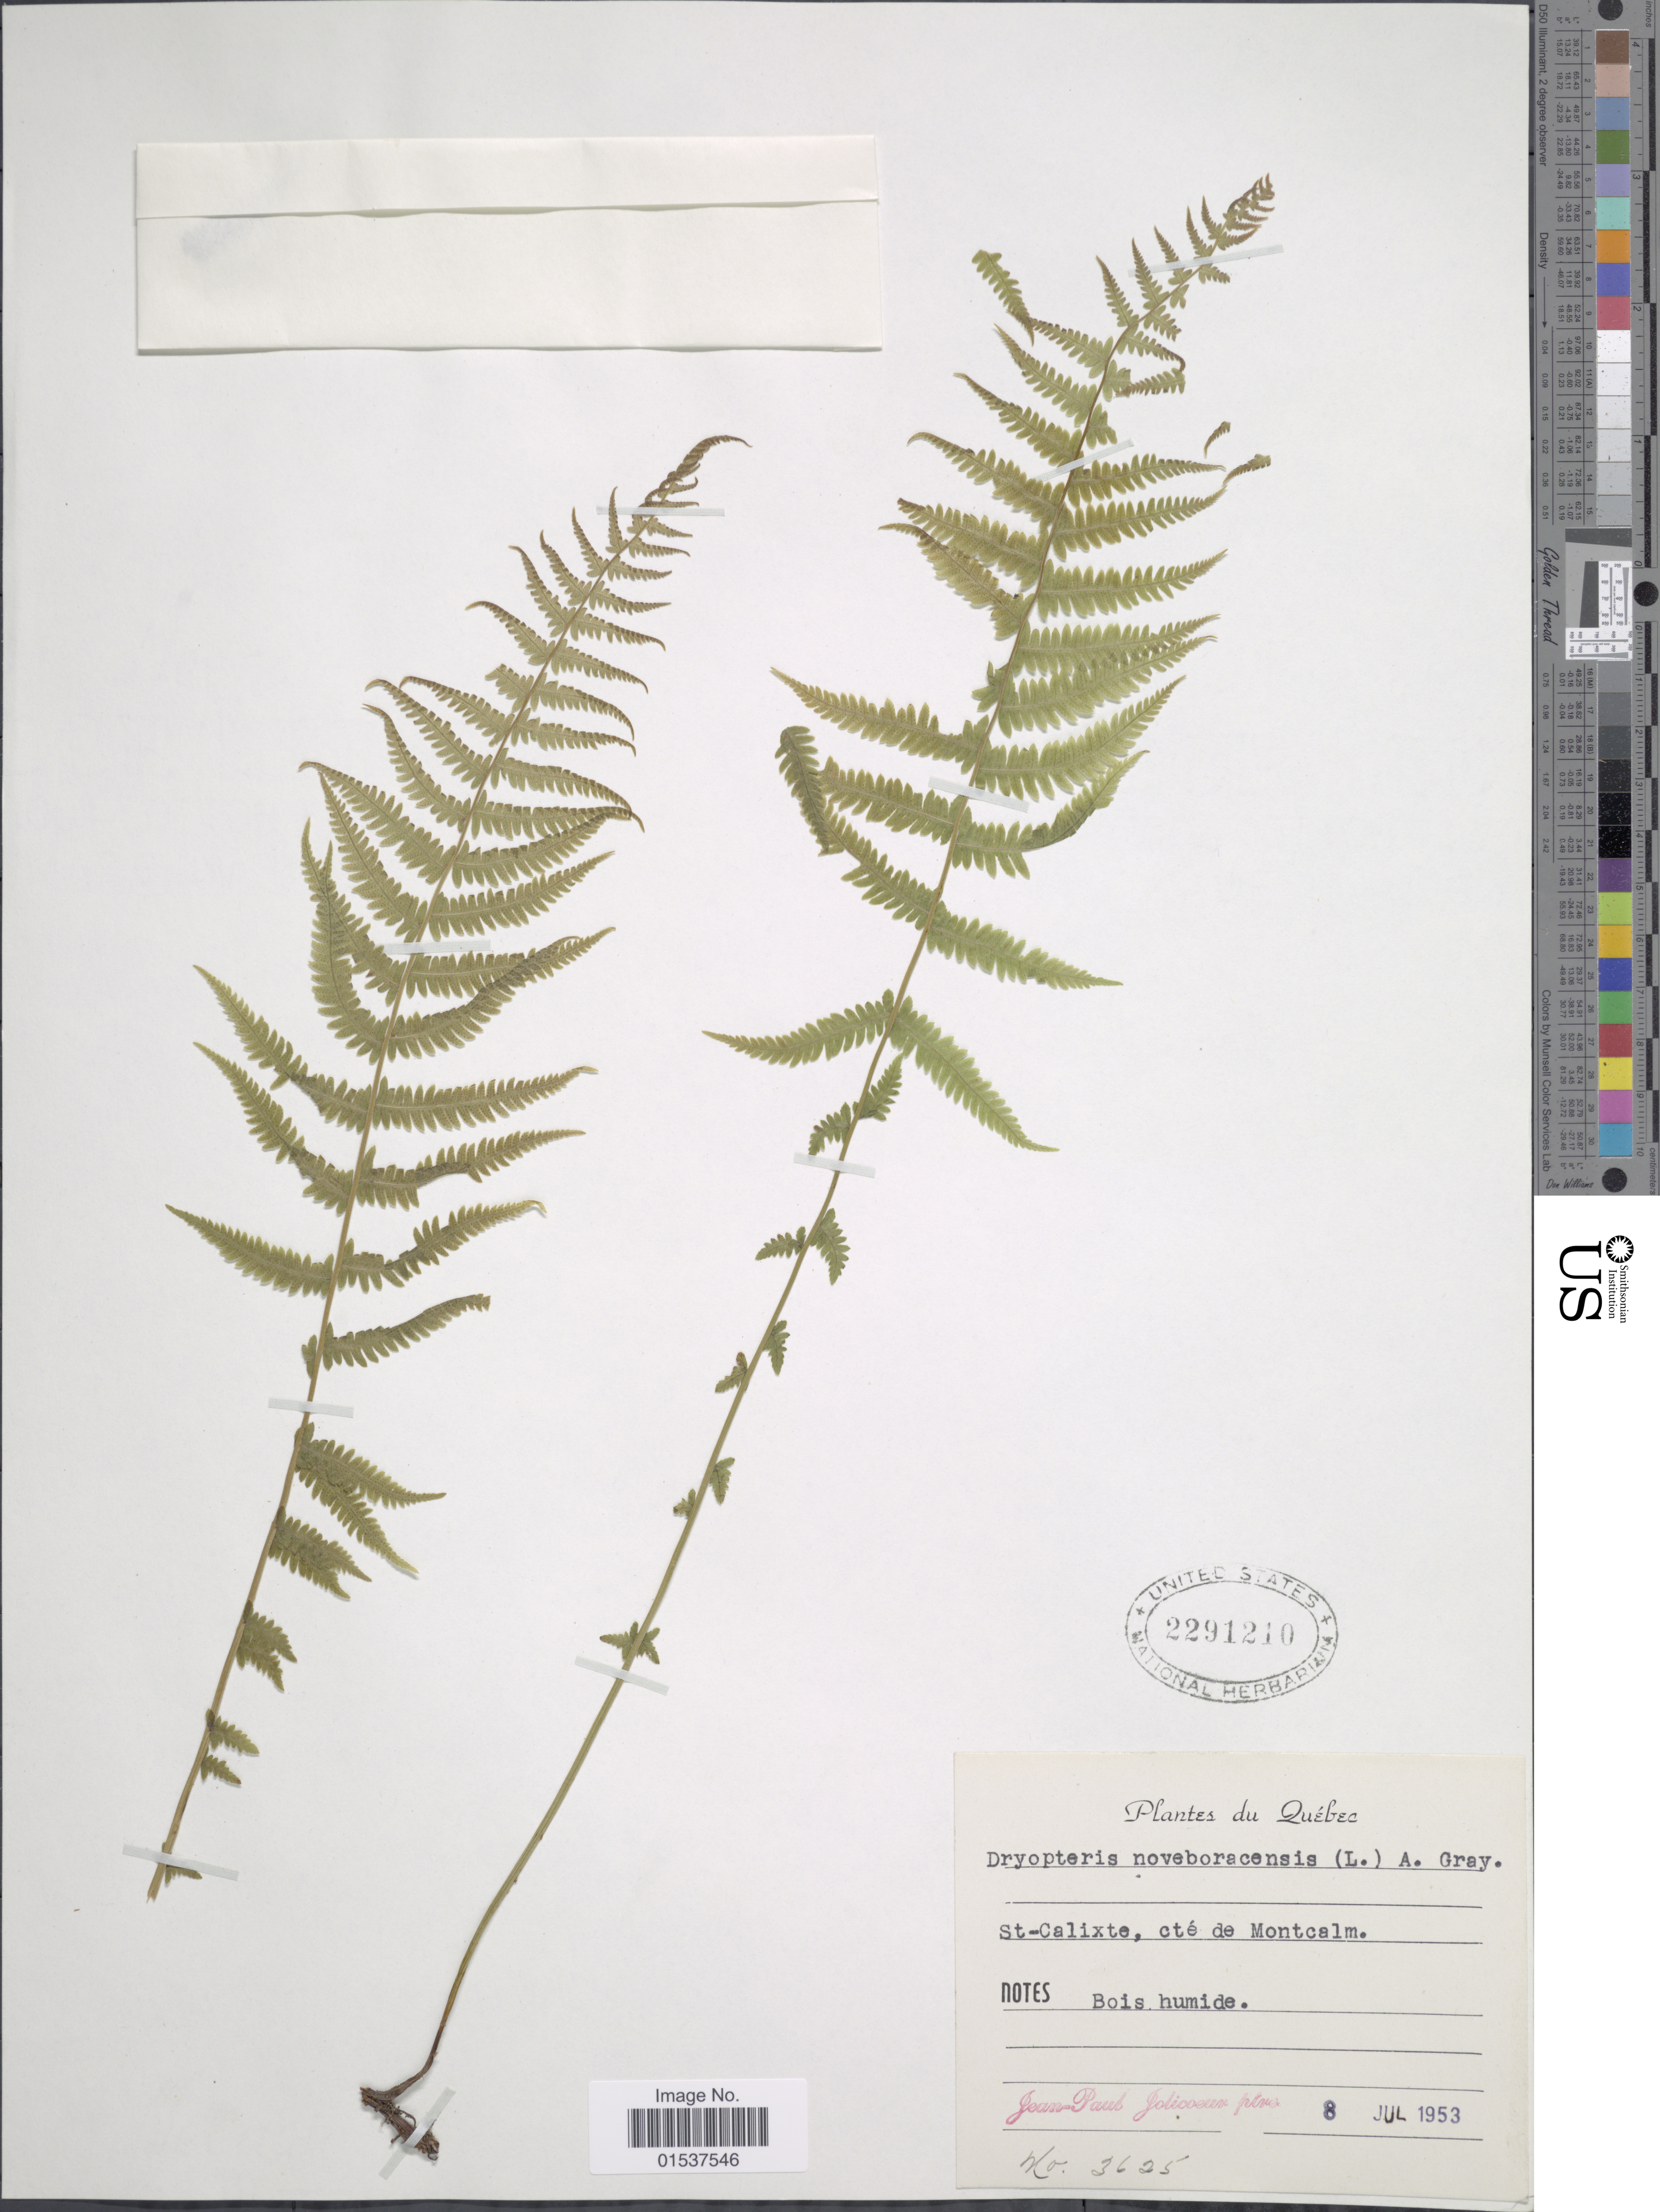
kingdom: Plantae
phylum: Tracheophyta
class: Polypodiopsida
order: Polypodiales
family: Thelypteridaceae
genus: Parathelypteris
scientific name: Parathelypteris noveboracensis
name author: (L.) Ching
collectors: J. Jolicoeur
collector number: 3625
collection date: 1953-07-08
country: Canada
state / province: Quebec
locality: St-Calixte, cte de Montcalm.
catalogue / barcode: US 2291210